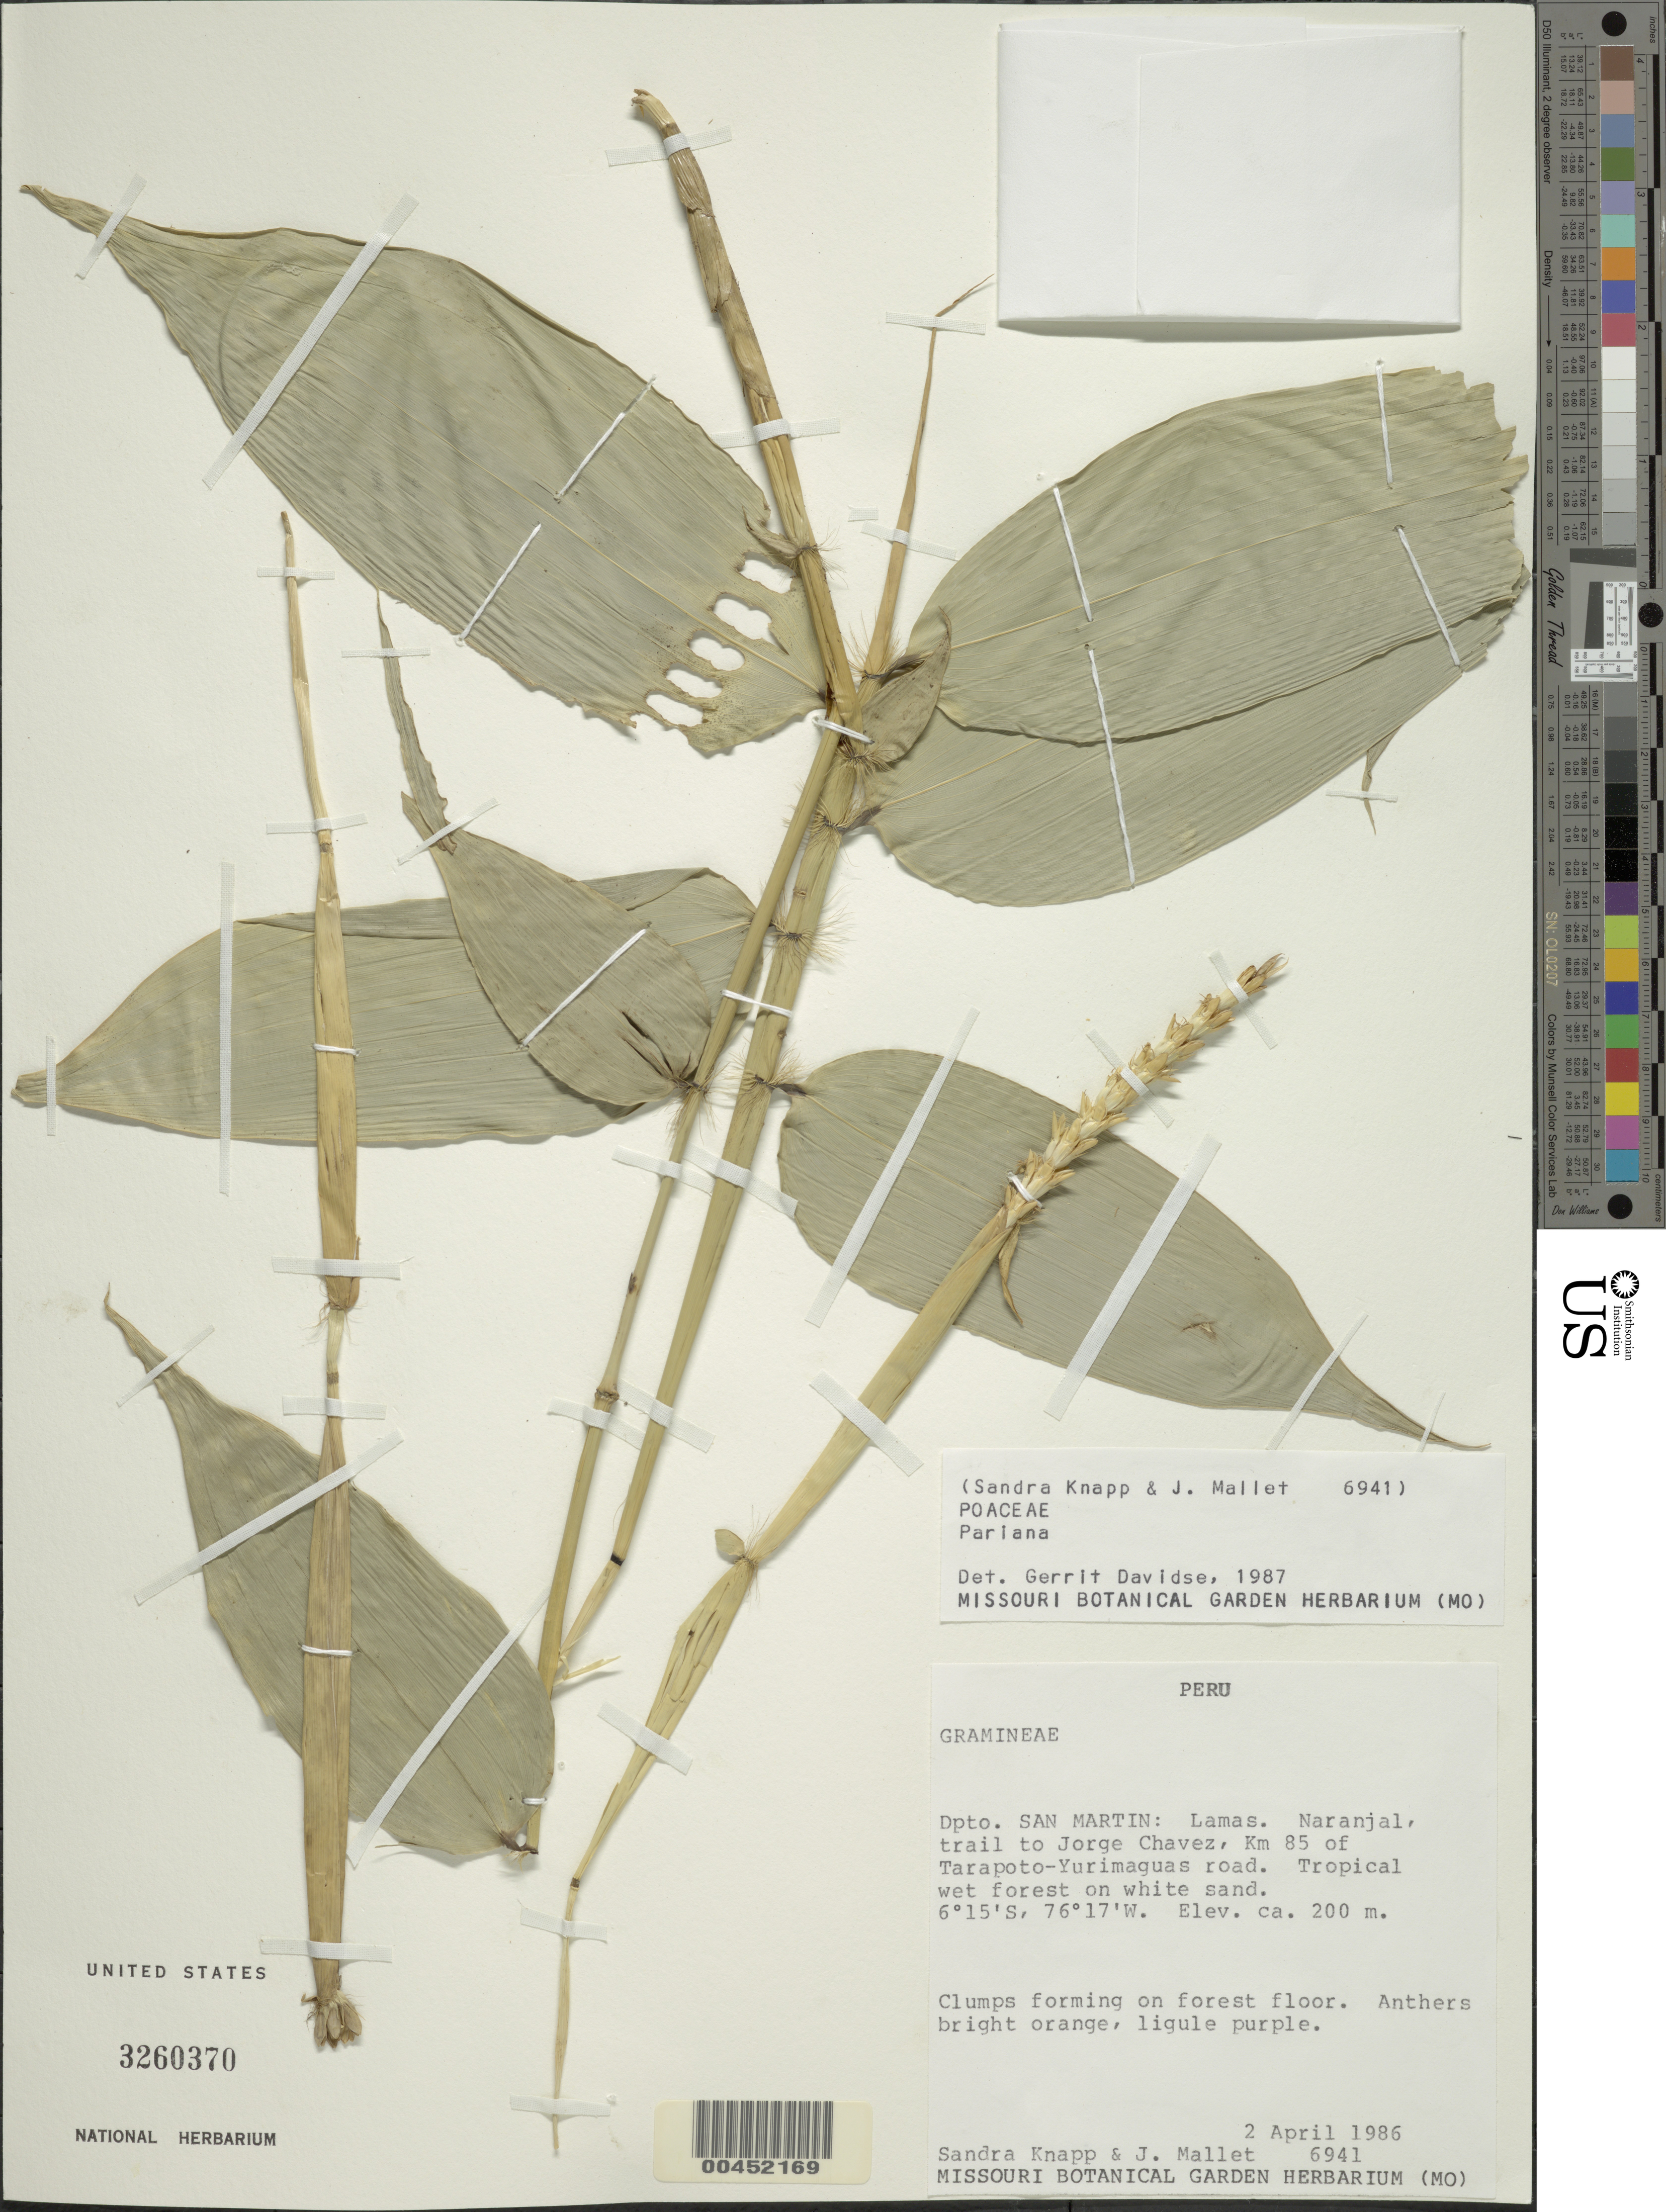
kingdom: Plantae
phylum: Tracheophyta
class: Liliopsida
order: Poales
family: Poaceae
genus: Pariana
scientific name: Pariana sp.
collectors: S. Knapp & J. Mallet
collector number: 6941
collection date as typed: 02 Apr 1986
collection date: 1986-04-02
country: Peru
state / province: San Martín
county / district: Lamas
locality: Naranjal, trail to jorge chavez, km 85 of tarapoto - yurimangas road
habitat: Tropical wet forest on white sand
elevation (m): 200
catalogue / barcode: US 3260370